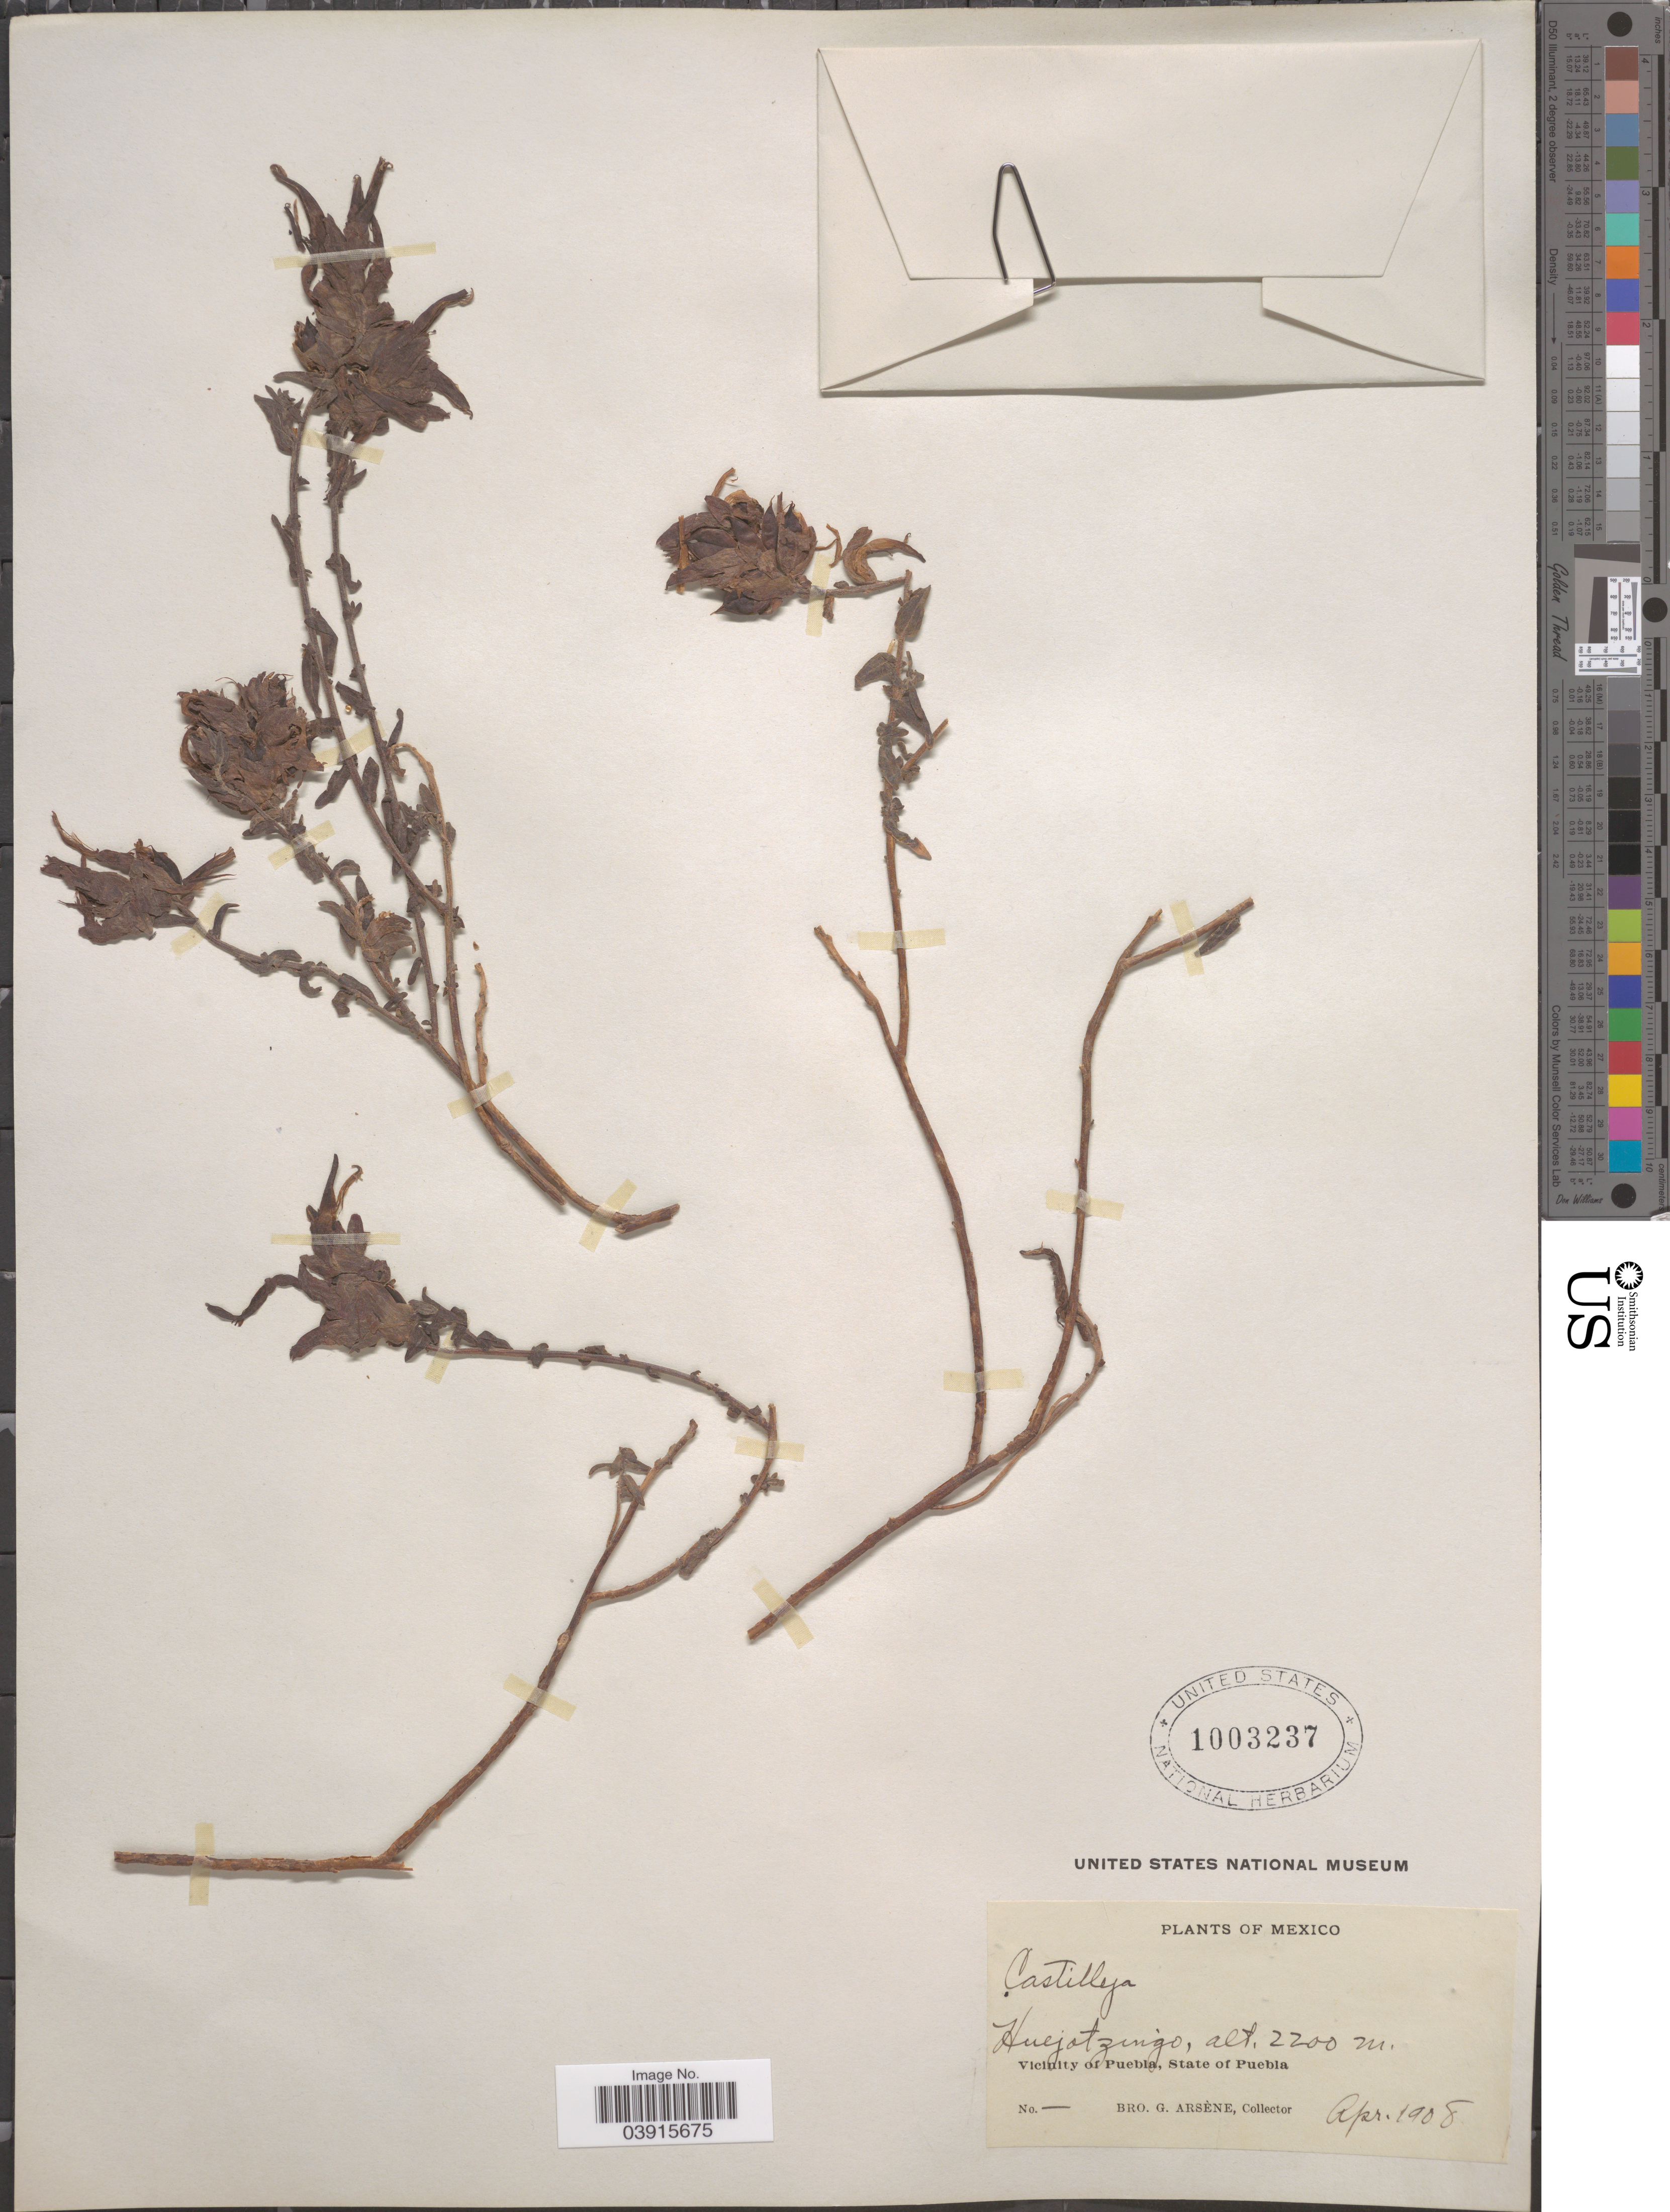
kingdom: Plantae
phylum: Tracheophyta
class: Magnoliopsida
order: Lamiales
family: Orobanchaceae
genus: Castilleja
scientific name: Castilleja tenuiflora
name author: Benth.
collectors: Bro. G. Arsène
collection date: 1908-04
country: Mexico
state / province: Puebla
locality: Huejotzingo. Vicinity of Puebla.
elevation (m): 2200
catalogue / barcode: US 1003237